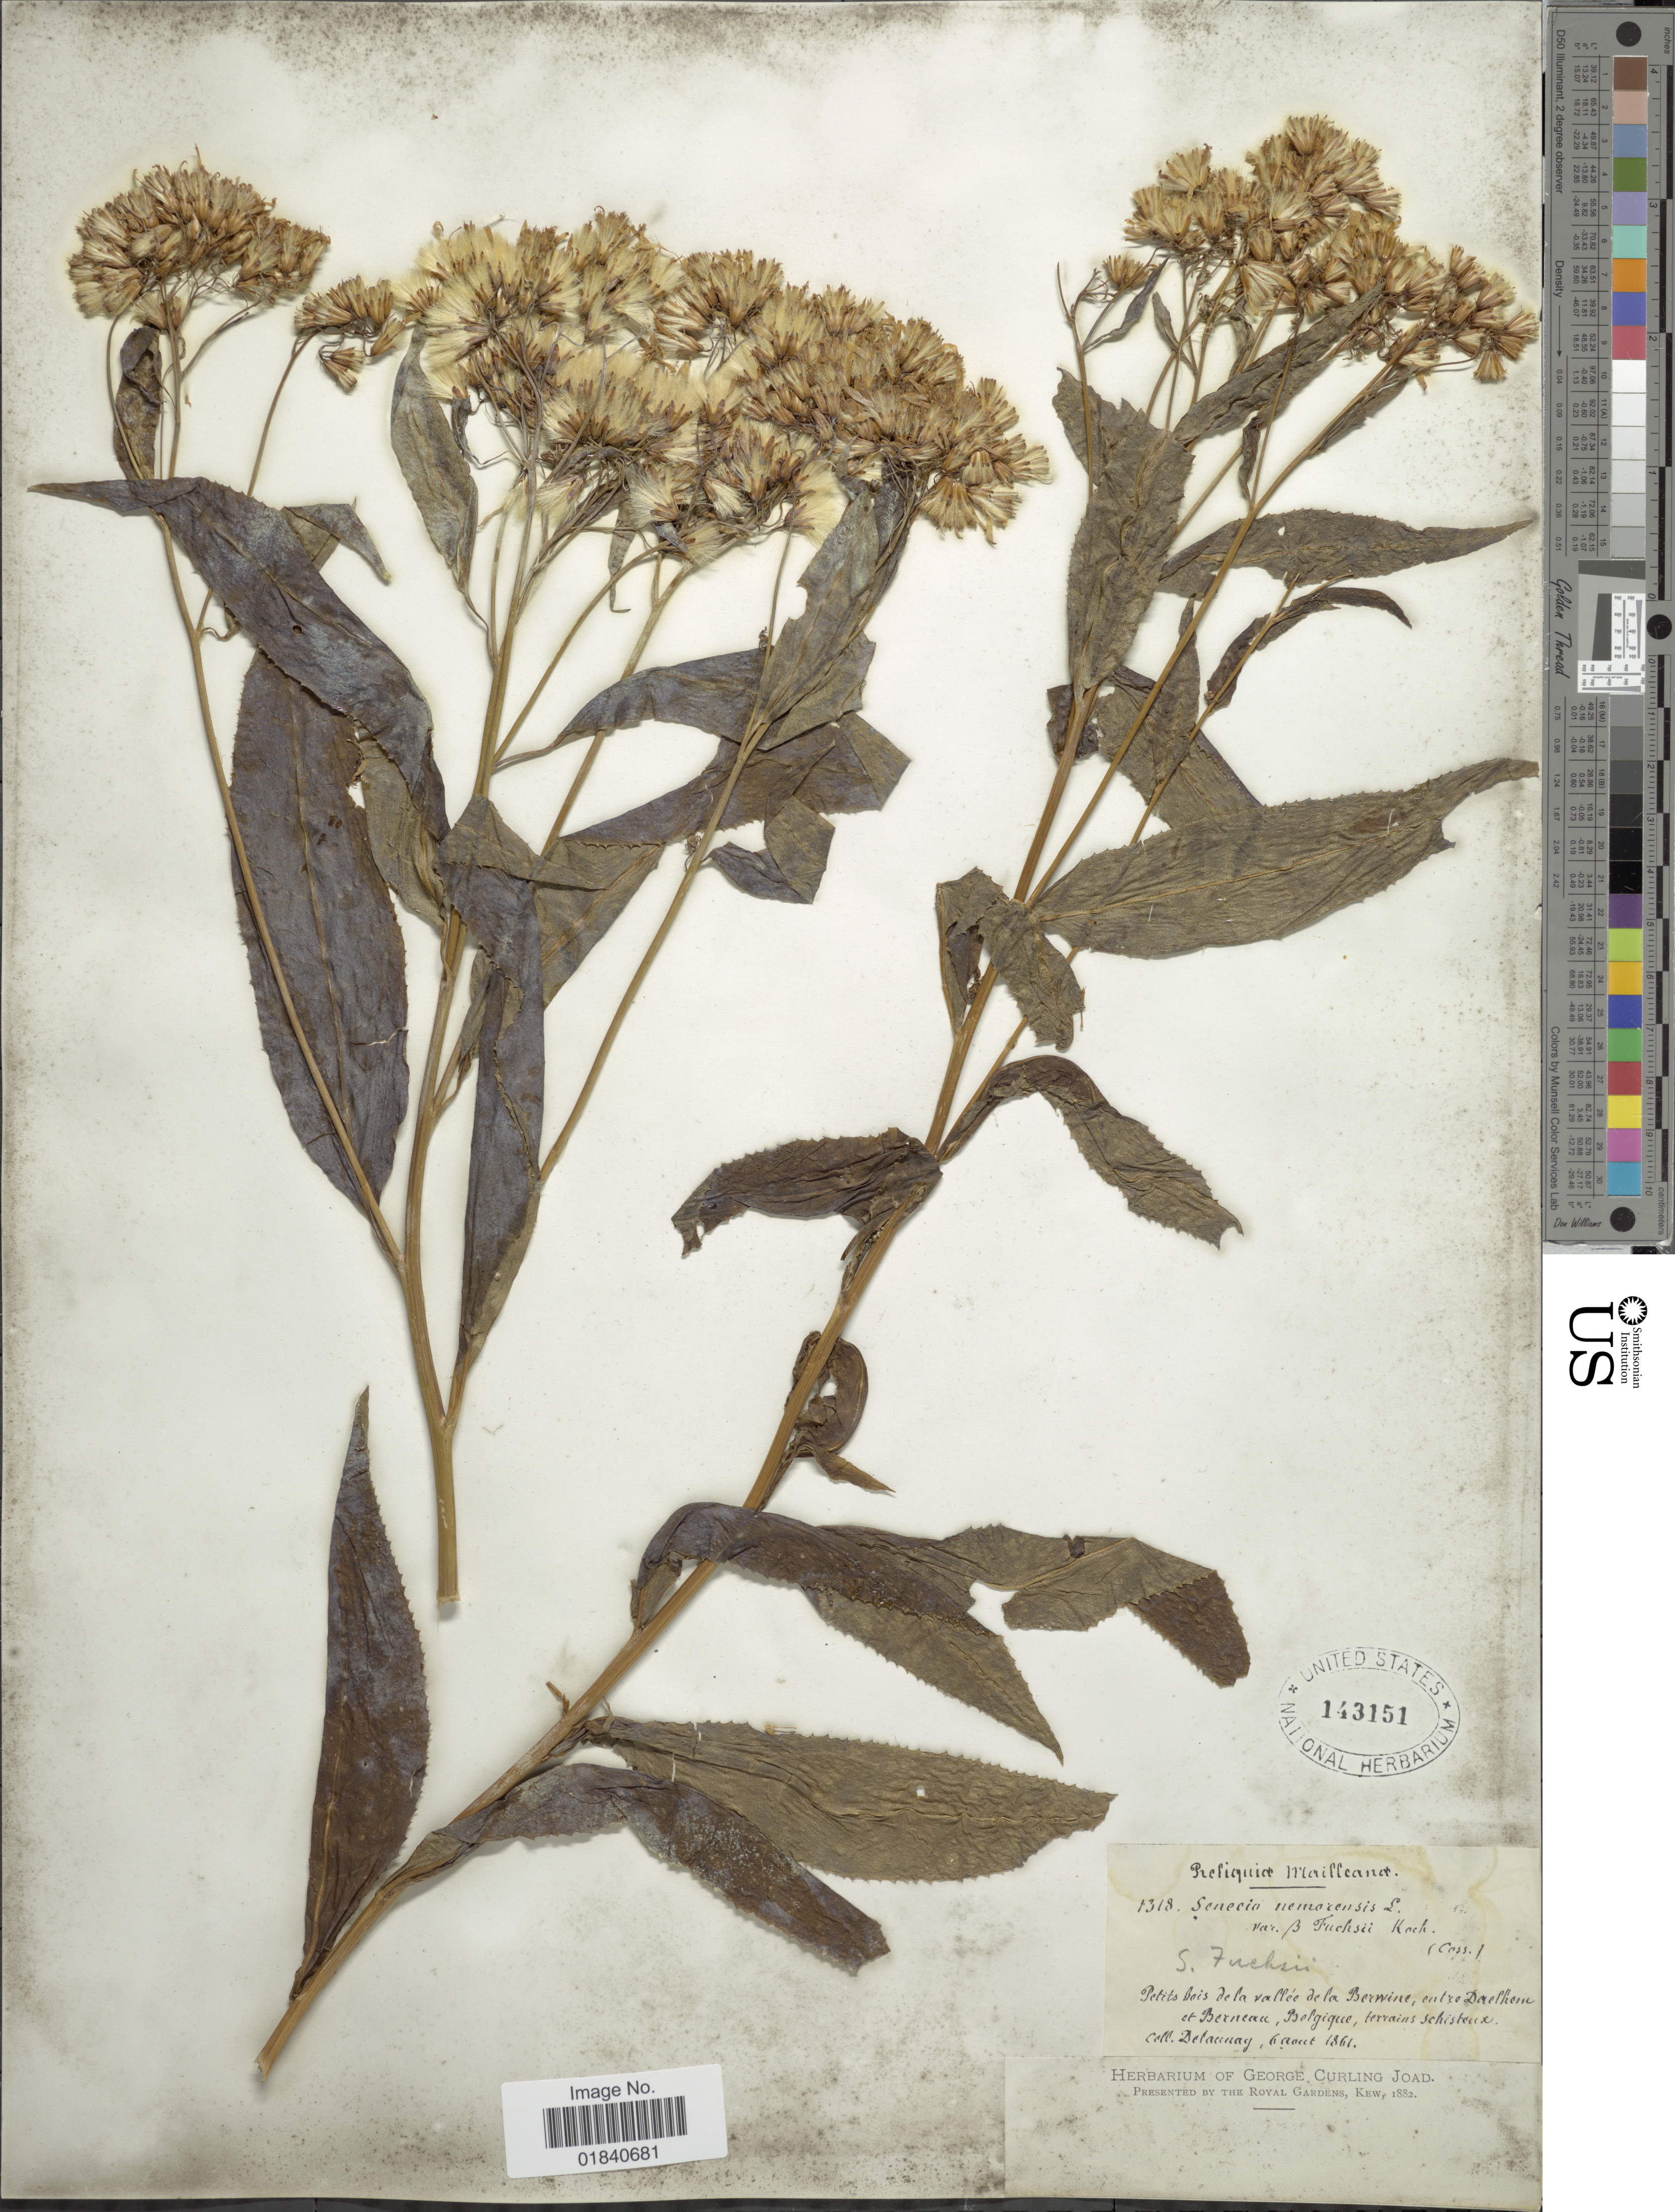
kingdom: Plantae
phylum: Tracheophyta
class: Magnoliopsida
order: Asterales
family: Asteraceae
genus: Senecio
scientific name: Senecio nemorensis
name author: L.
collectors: Delaunay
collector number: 1318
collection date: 1861-08-06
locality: Petits bois de la vallee de la Berwine, entre Dacljem et Berneau, Belgique, terrains schisteaux [interpreted]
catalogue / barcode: US 143151